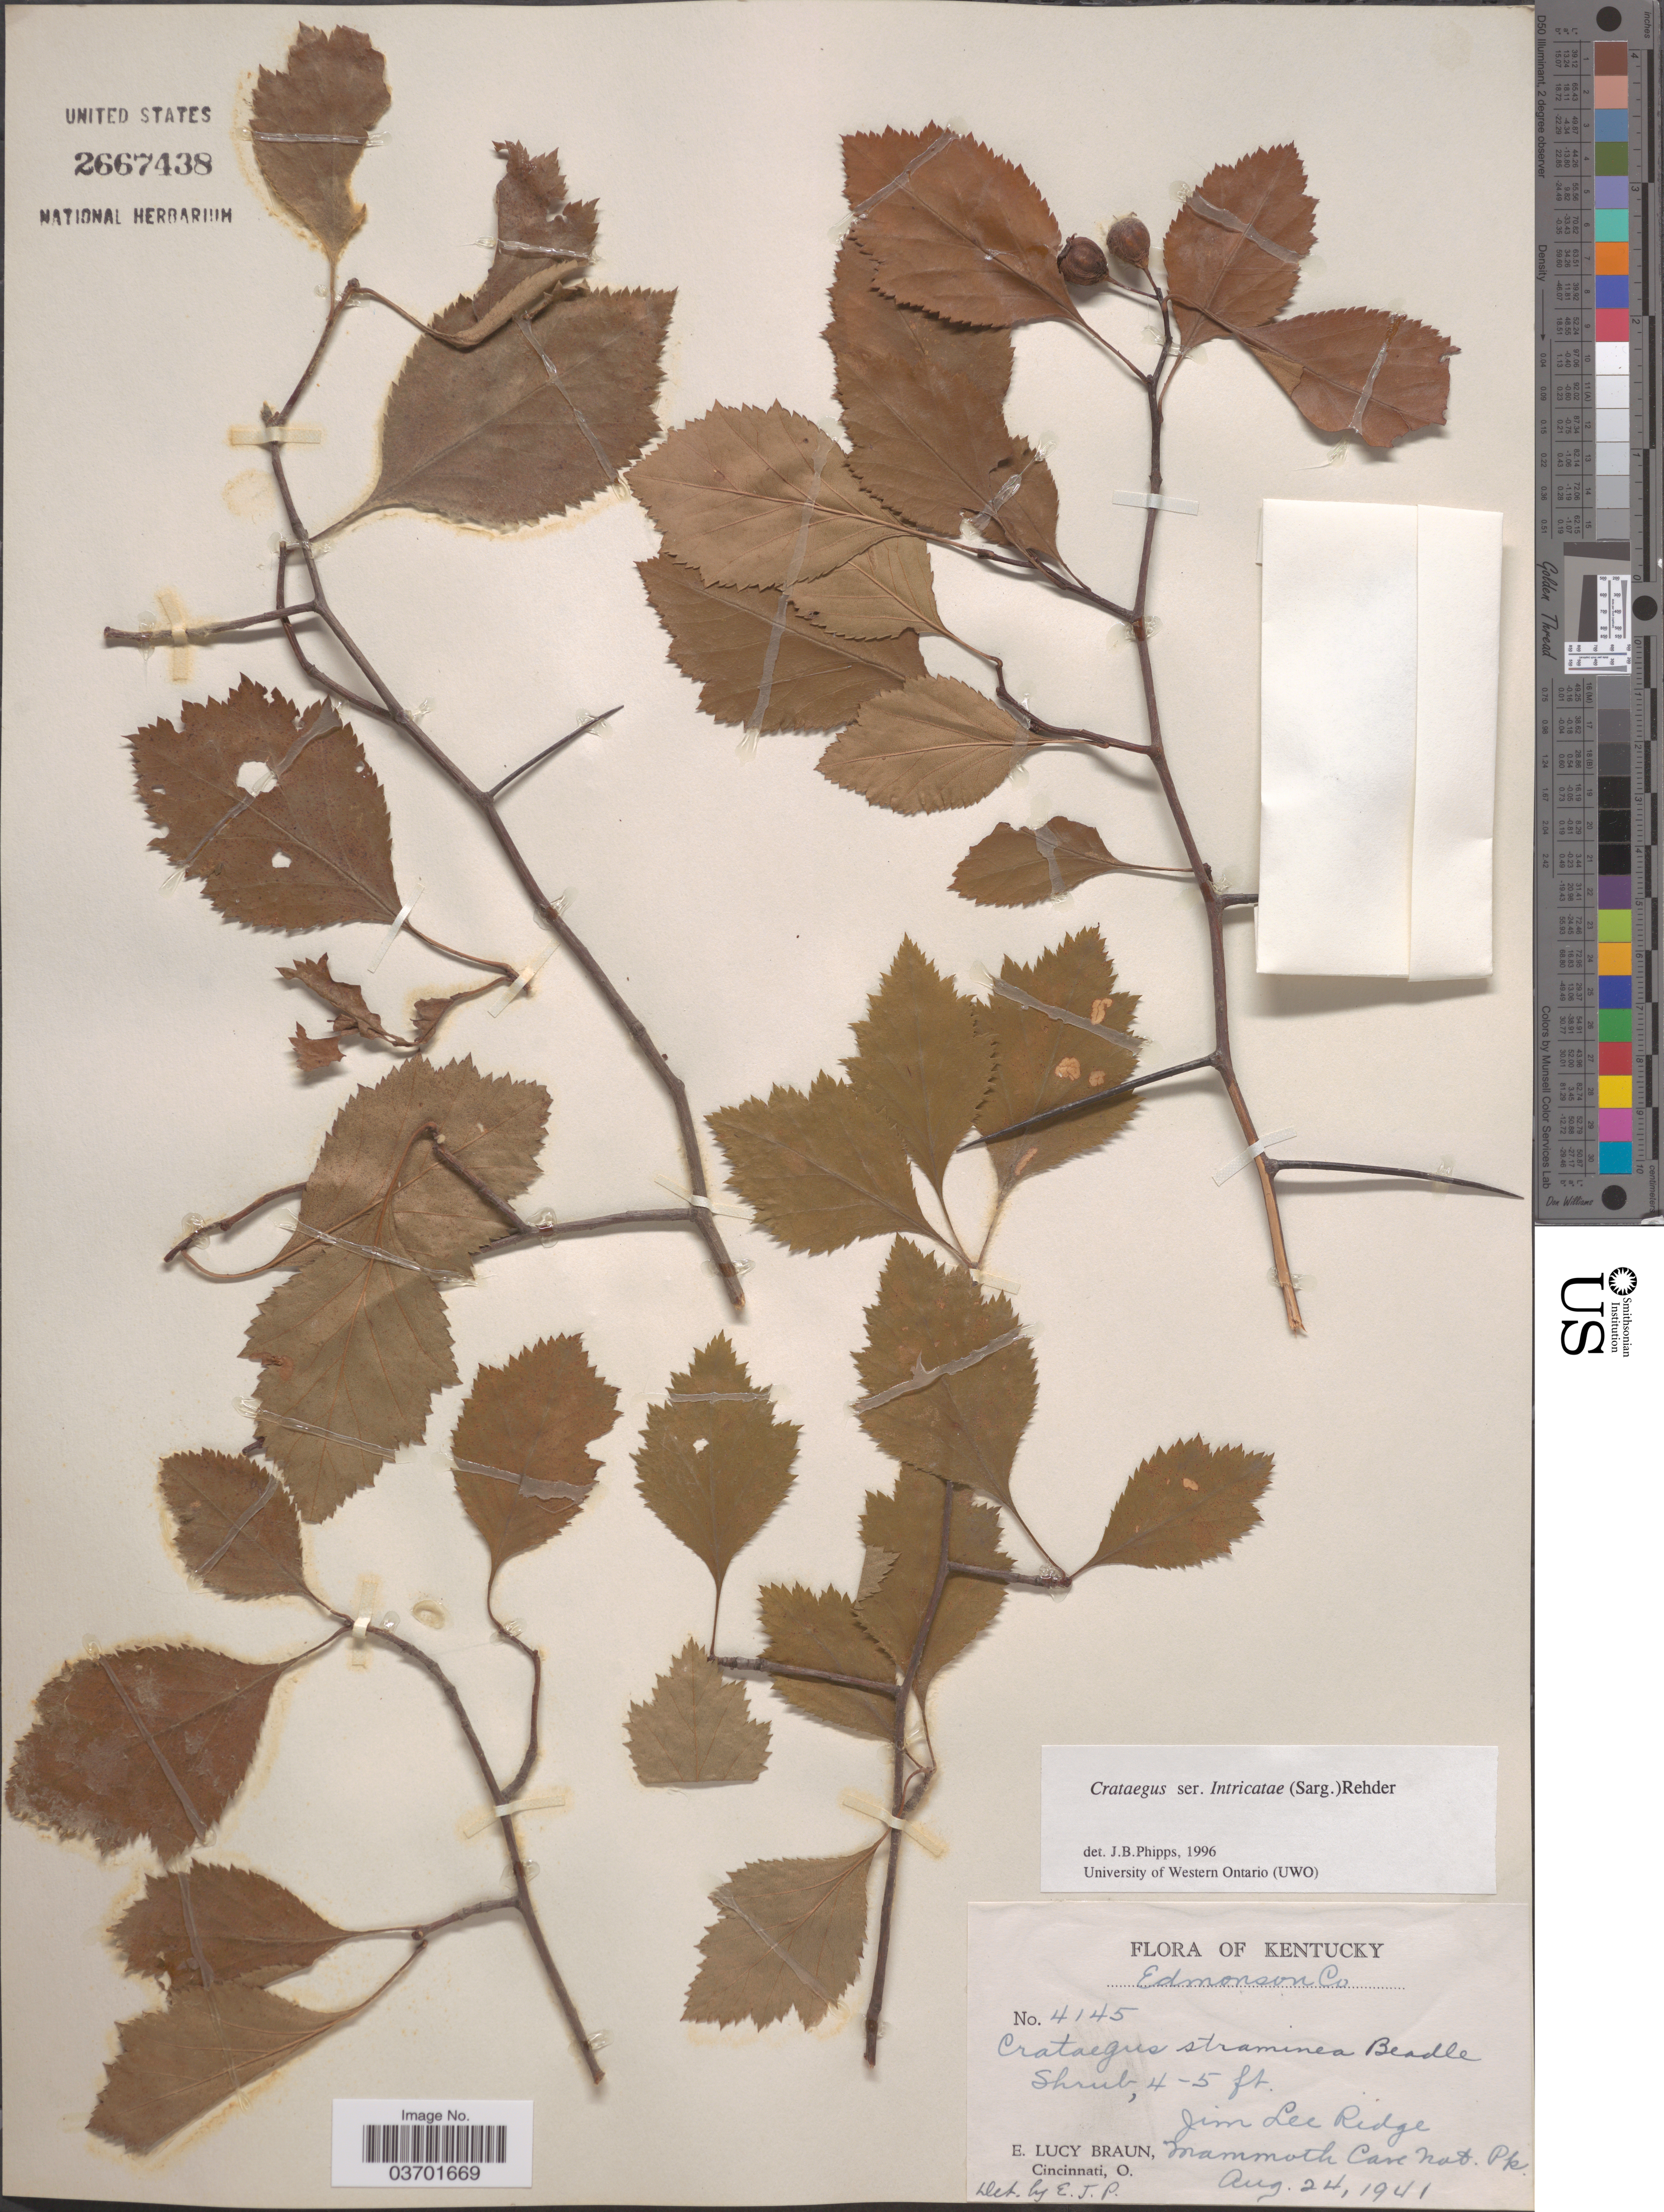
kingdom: Plantae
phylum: Tracheophyta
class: Magnoliopsida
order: Rosales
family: Rosaceae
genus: Crataegus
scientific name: Crataegus rubella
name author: Beadle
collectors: E. L. Braun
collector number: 4145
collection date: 1941-08-24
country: United States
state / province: Kentucky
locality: Edmonson Co. Jim Lee Ridge. Mammoth Cave Nat. Pk.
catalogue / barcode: US 2667438